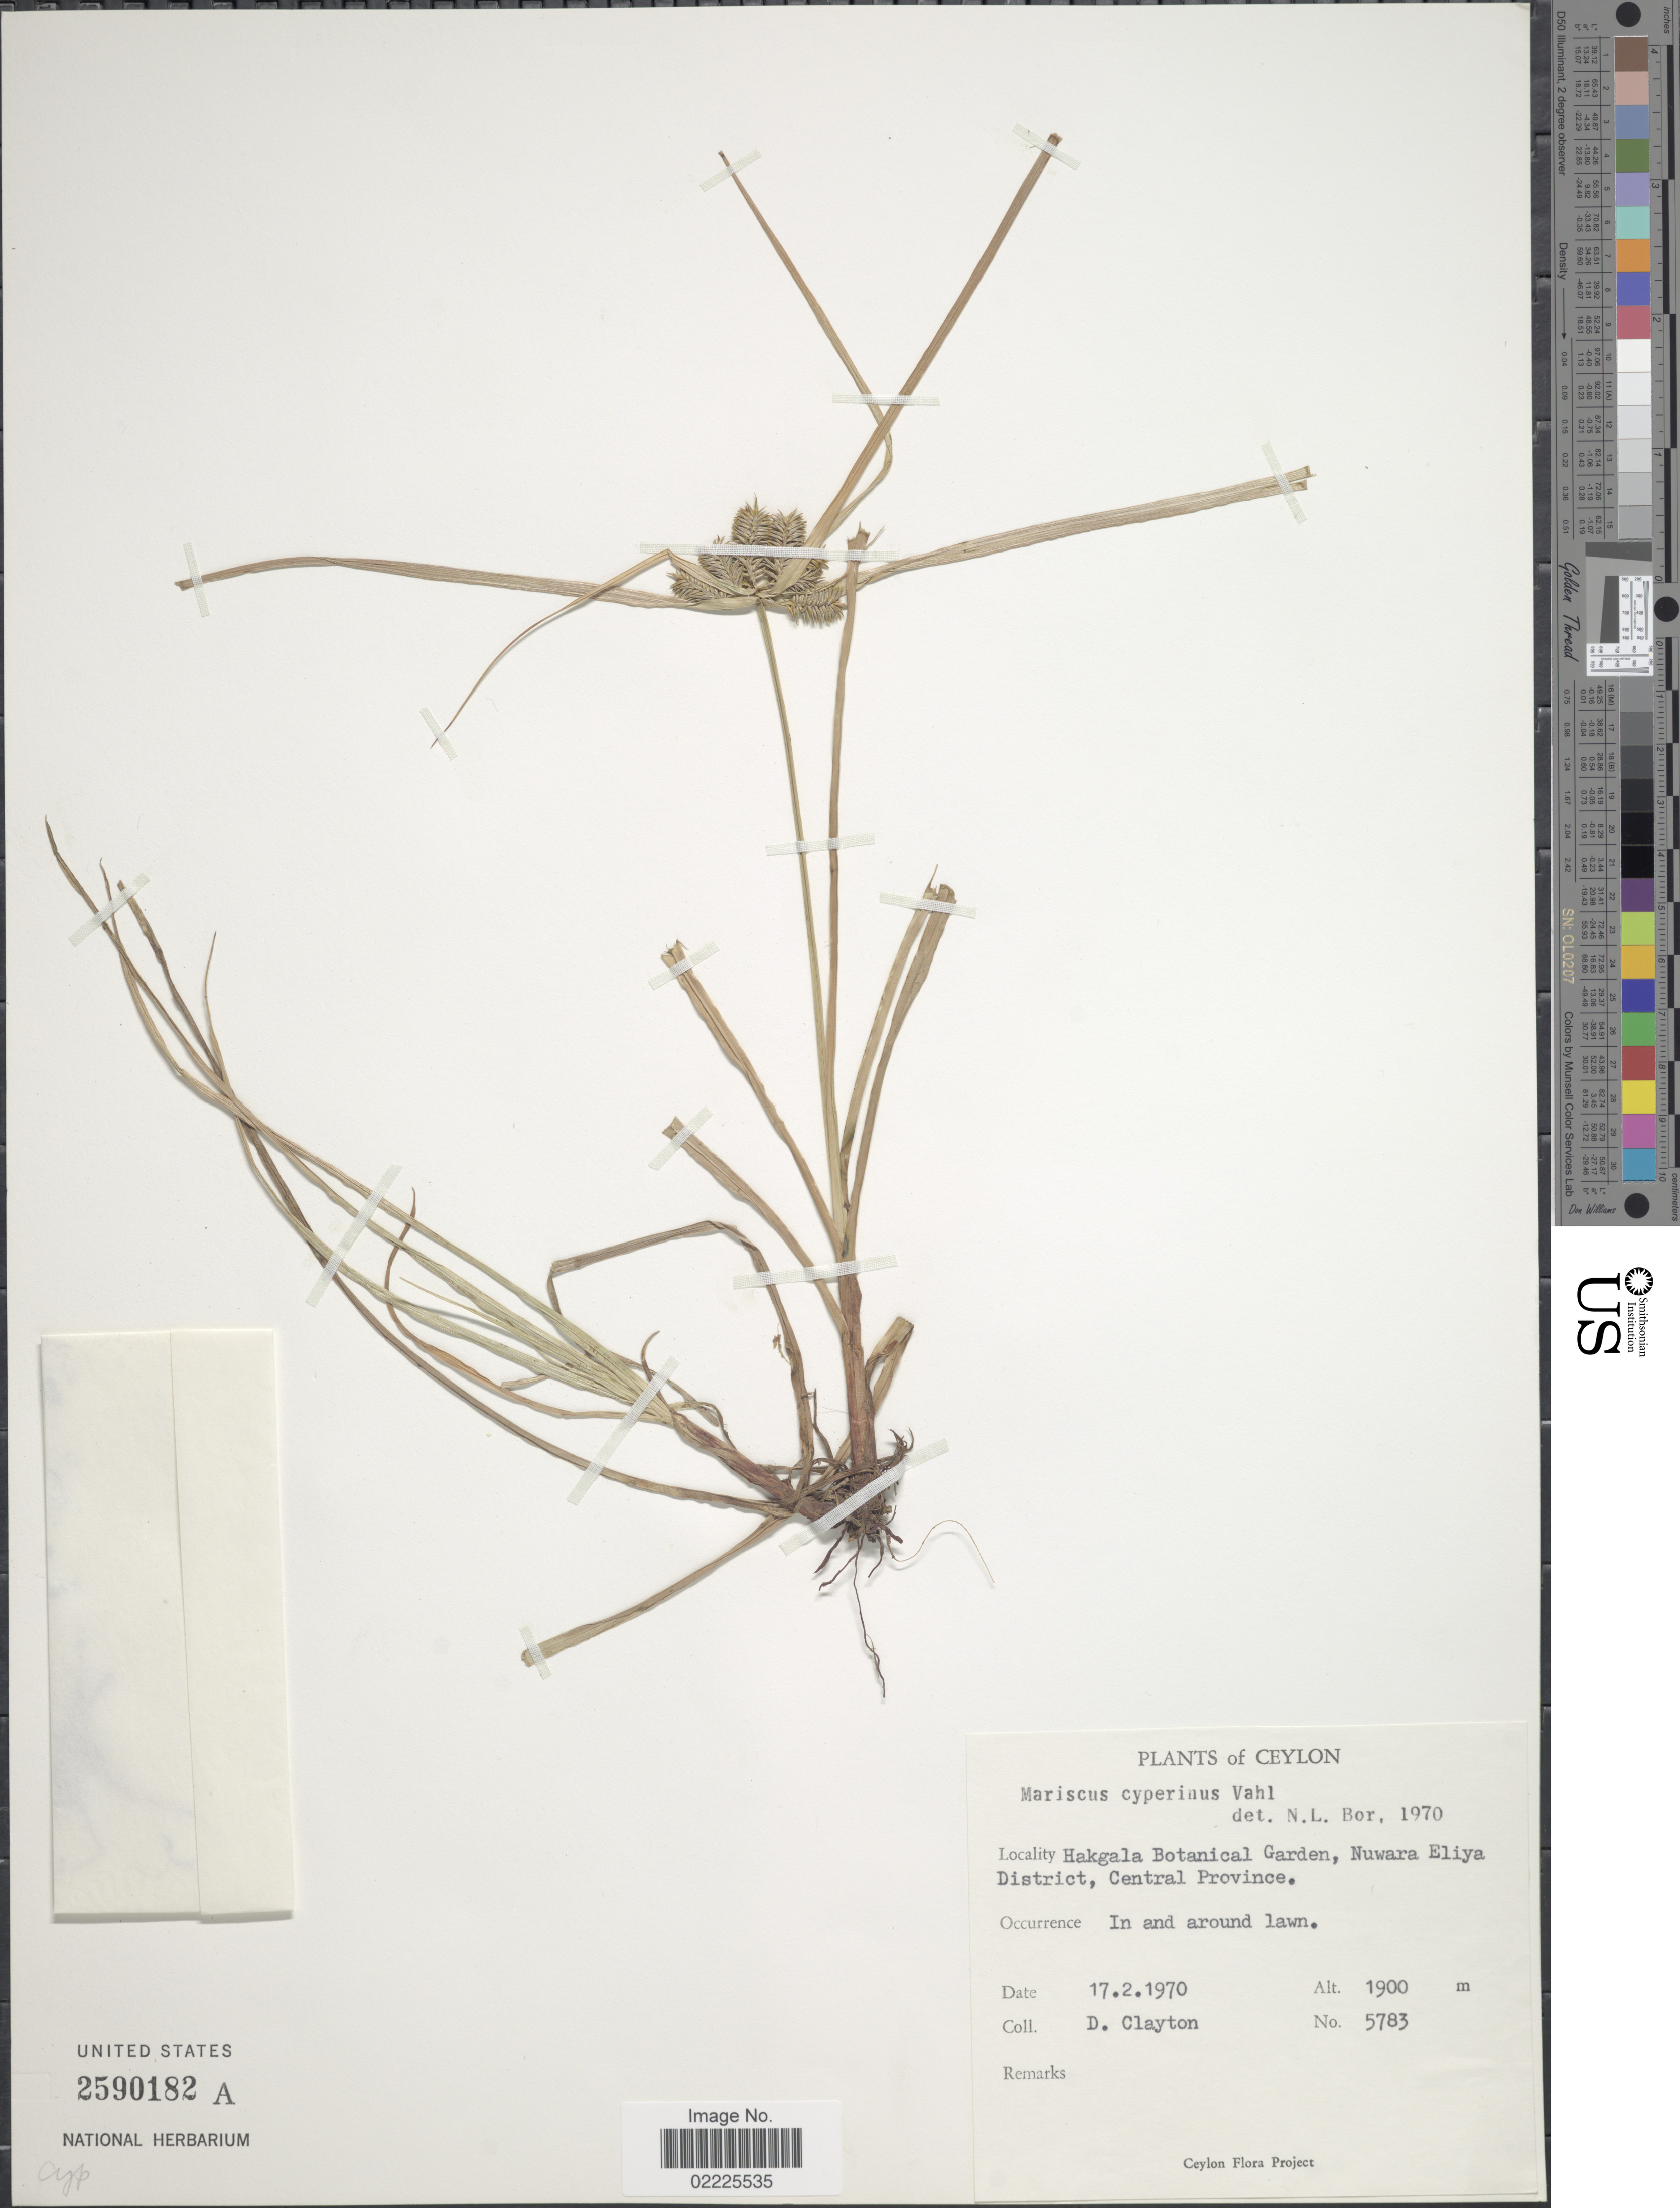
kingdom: Plantae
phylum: Tracheophyta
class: Liliopsida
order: Poales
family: Cyperaceae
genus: Cyperus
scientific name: Cyperus cyperinus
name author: (Retz.) Valck. Sur.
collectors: D. Clayton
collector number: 5783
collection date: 1970-02-17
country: Sri Lanka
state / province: Central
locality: Ceylon, Hakgala Botanical Garden, Nuwara Eliya District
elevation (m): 1900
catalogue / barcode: US 2590182A